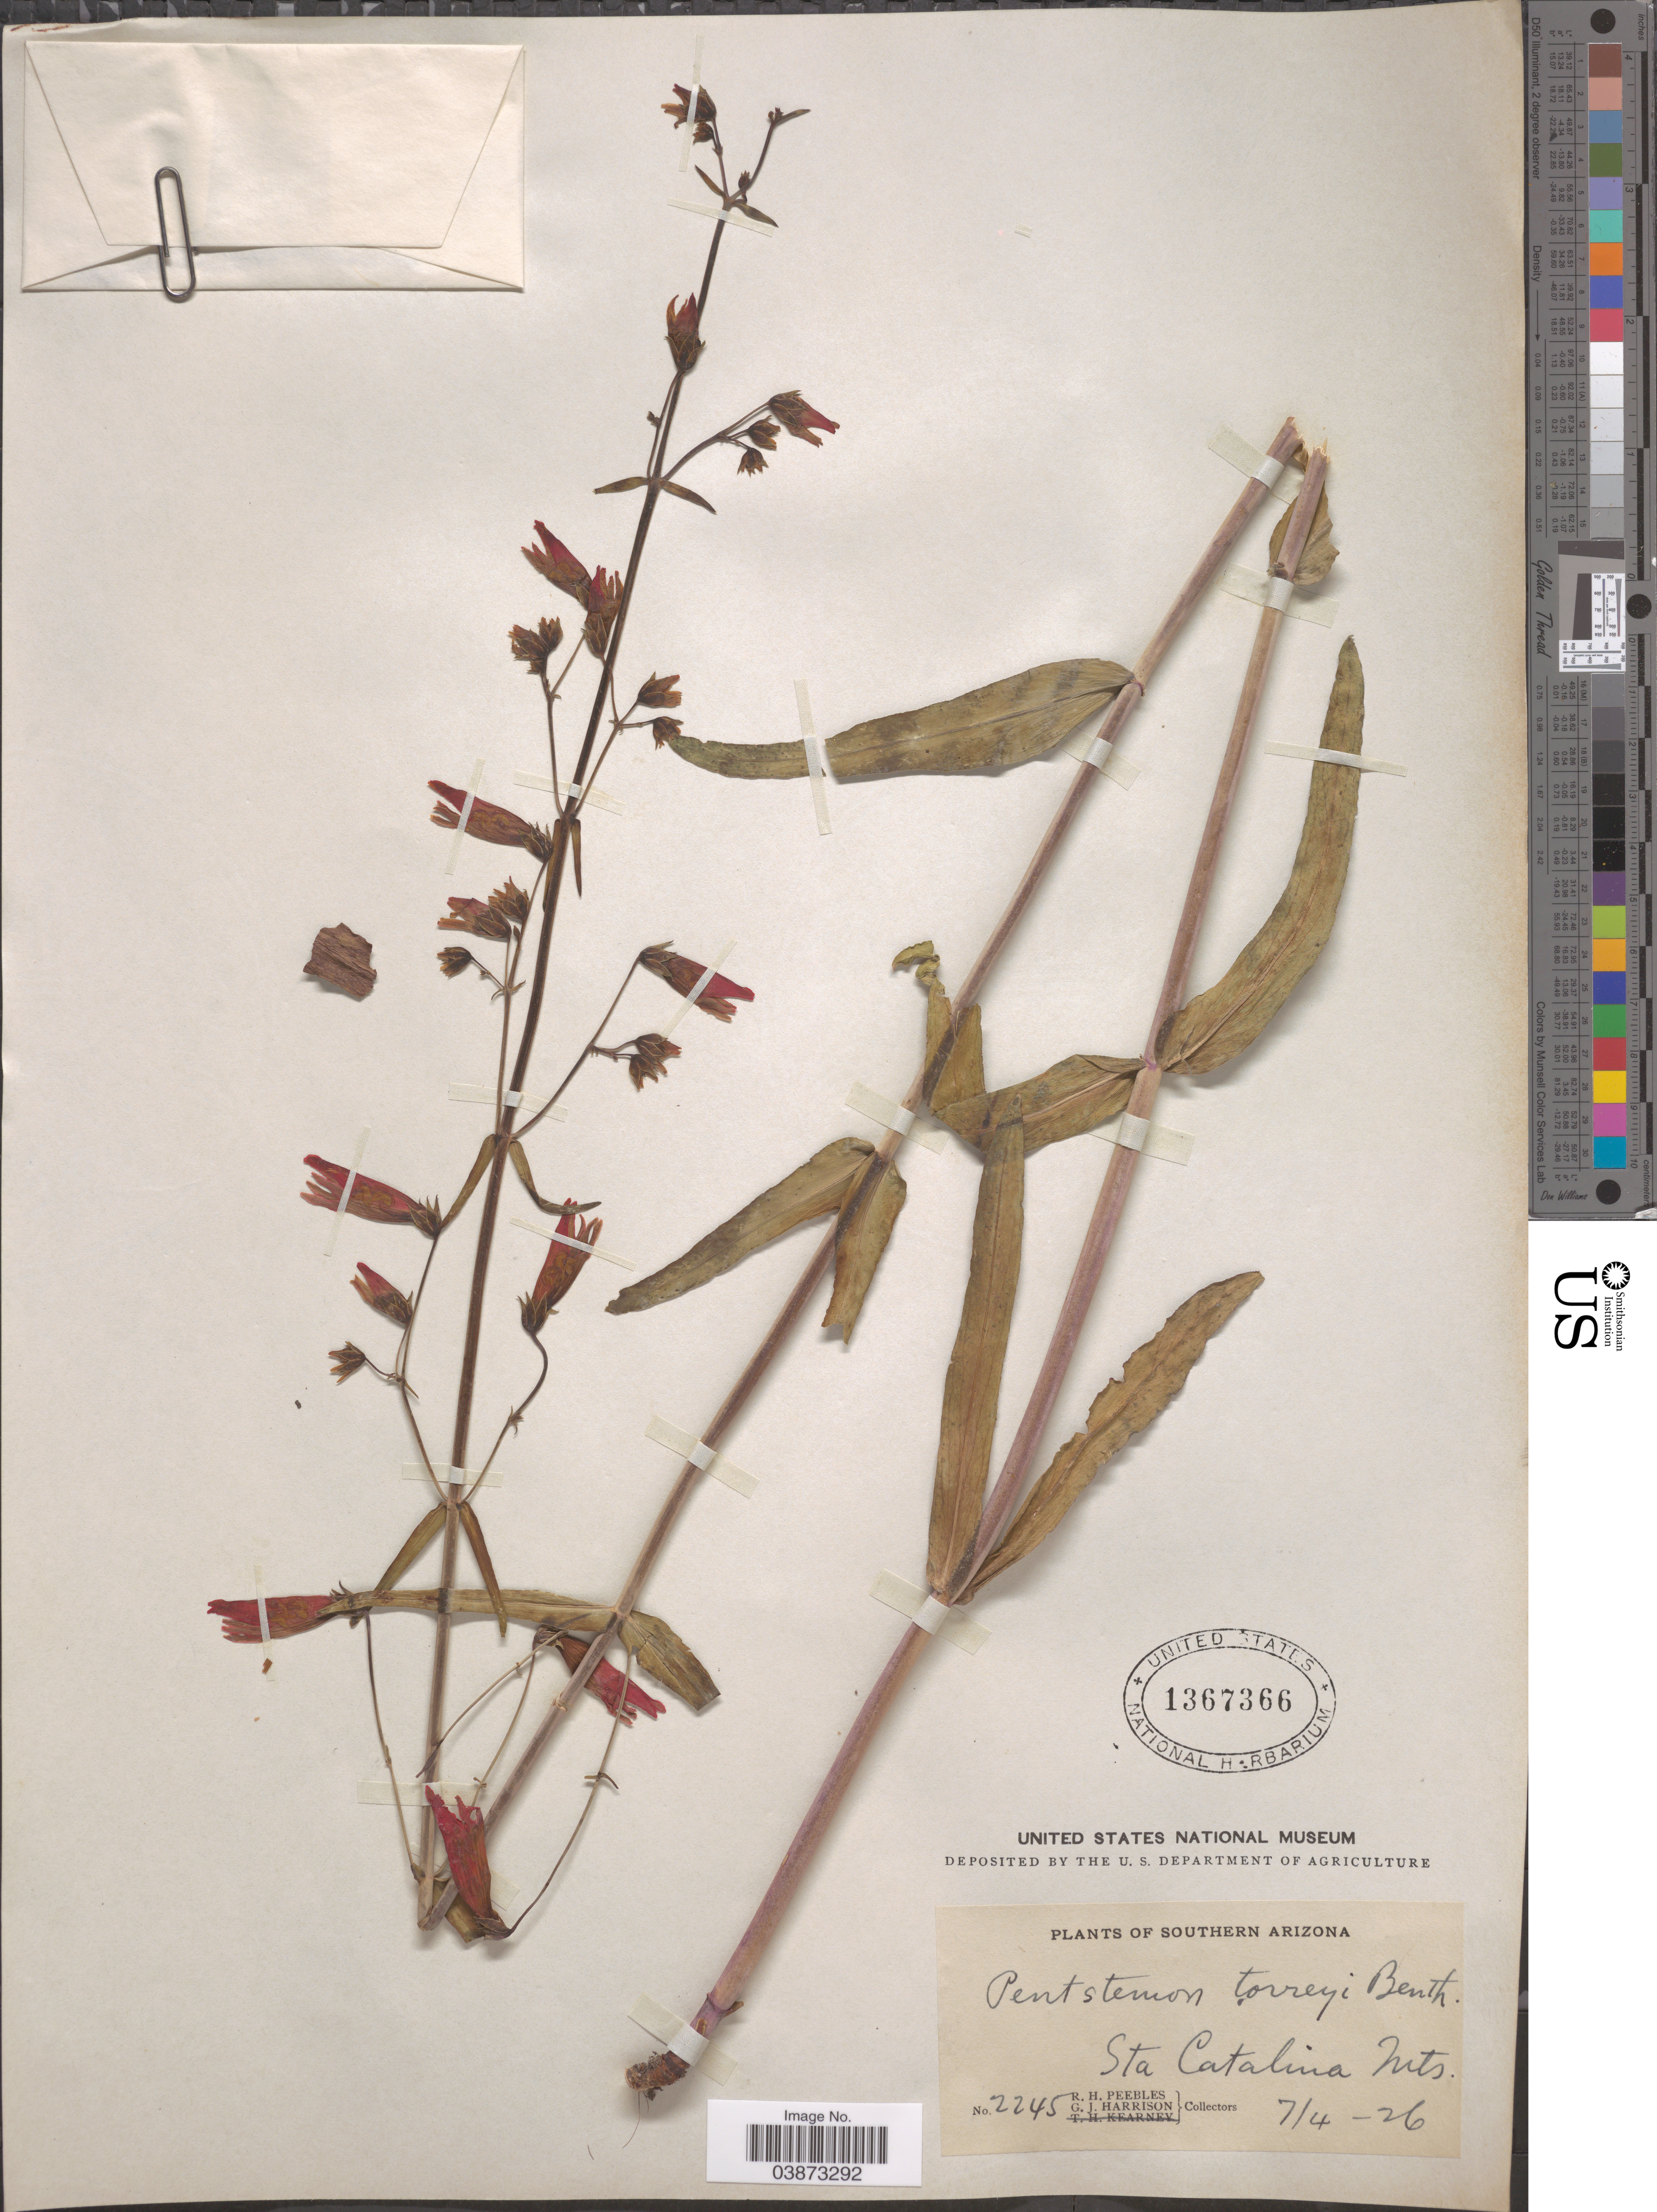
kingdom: Plantae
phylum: Tracheophyta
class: Magnoliopsida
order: Lamiales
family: Plantaginaceae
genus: Penstemon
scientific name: Penstemon barbatus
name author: (Cav.) Roth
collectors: R. H. Peebles & G. J. Harrison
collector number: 2245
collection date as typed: Transcribed d/m/y: 4/7/26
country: United States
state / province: Arizona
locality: Southern Arizona. Sta Catalina Mts.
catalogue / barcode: US 1367366